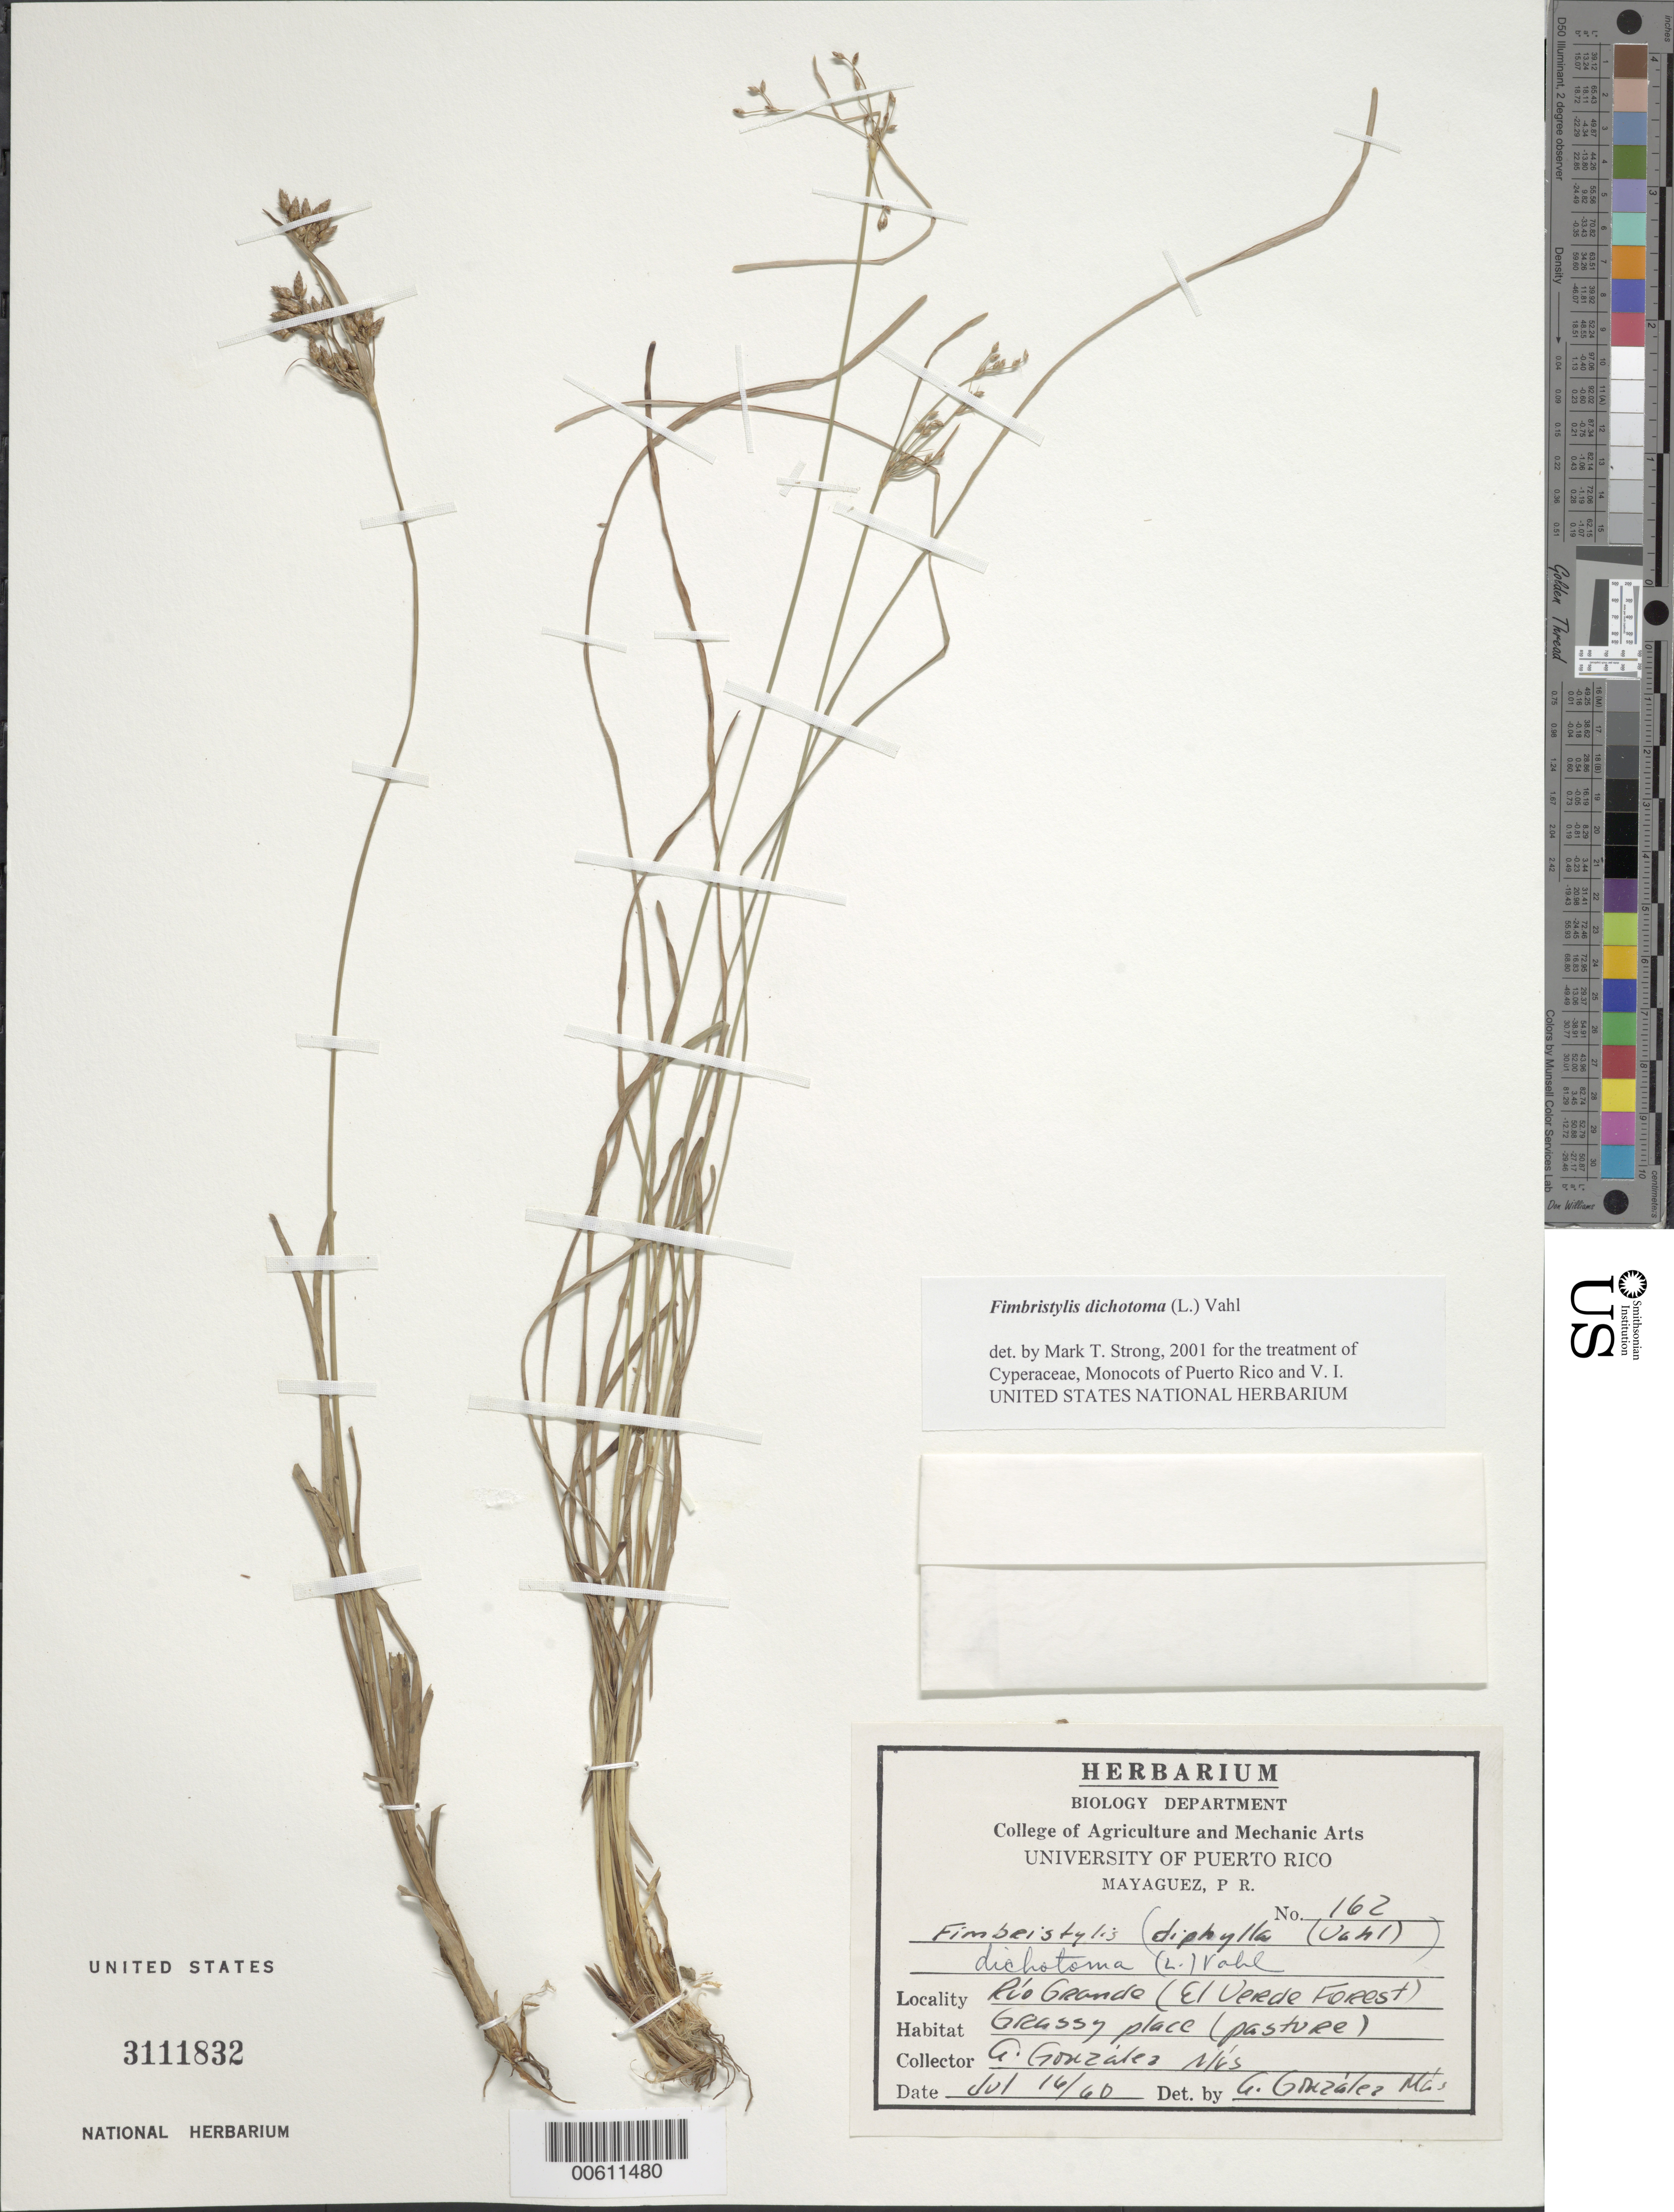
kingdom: Plantae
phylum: Tracheophyta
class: Liliopsida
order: Poales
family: Cyperaceae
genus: Fimbristylis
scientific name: Fimbristylis dichotoma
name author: (L.) Vahl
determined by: Strong, M. T., (US), Smithsonian Institution - National Museum of Natural History (UNITED STATES)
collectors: A. González Más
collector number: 162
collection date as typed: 16 Jul 1960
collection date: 1960-07-16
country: Puerto Rico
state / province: Río Grande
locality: Río Grande: El Verde Forest.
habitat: Pasture.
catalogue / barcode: US 3111832